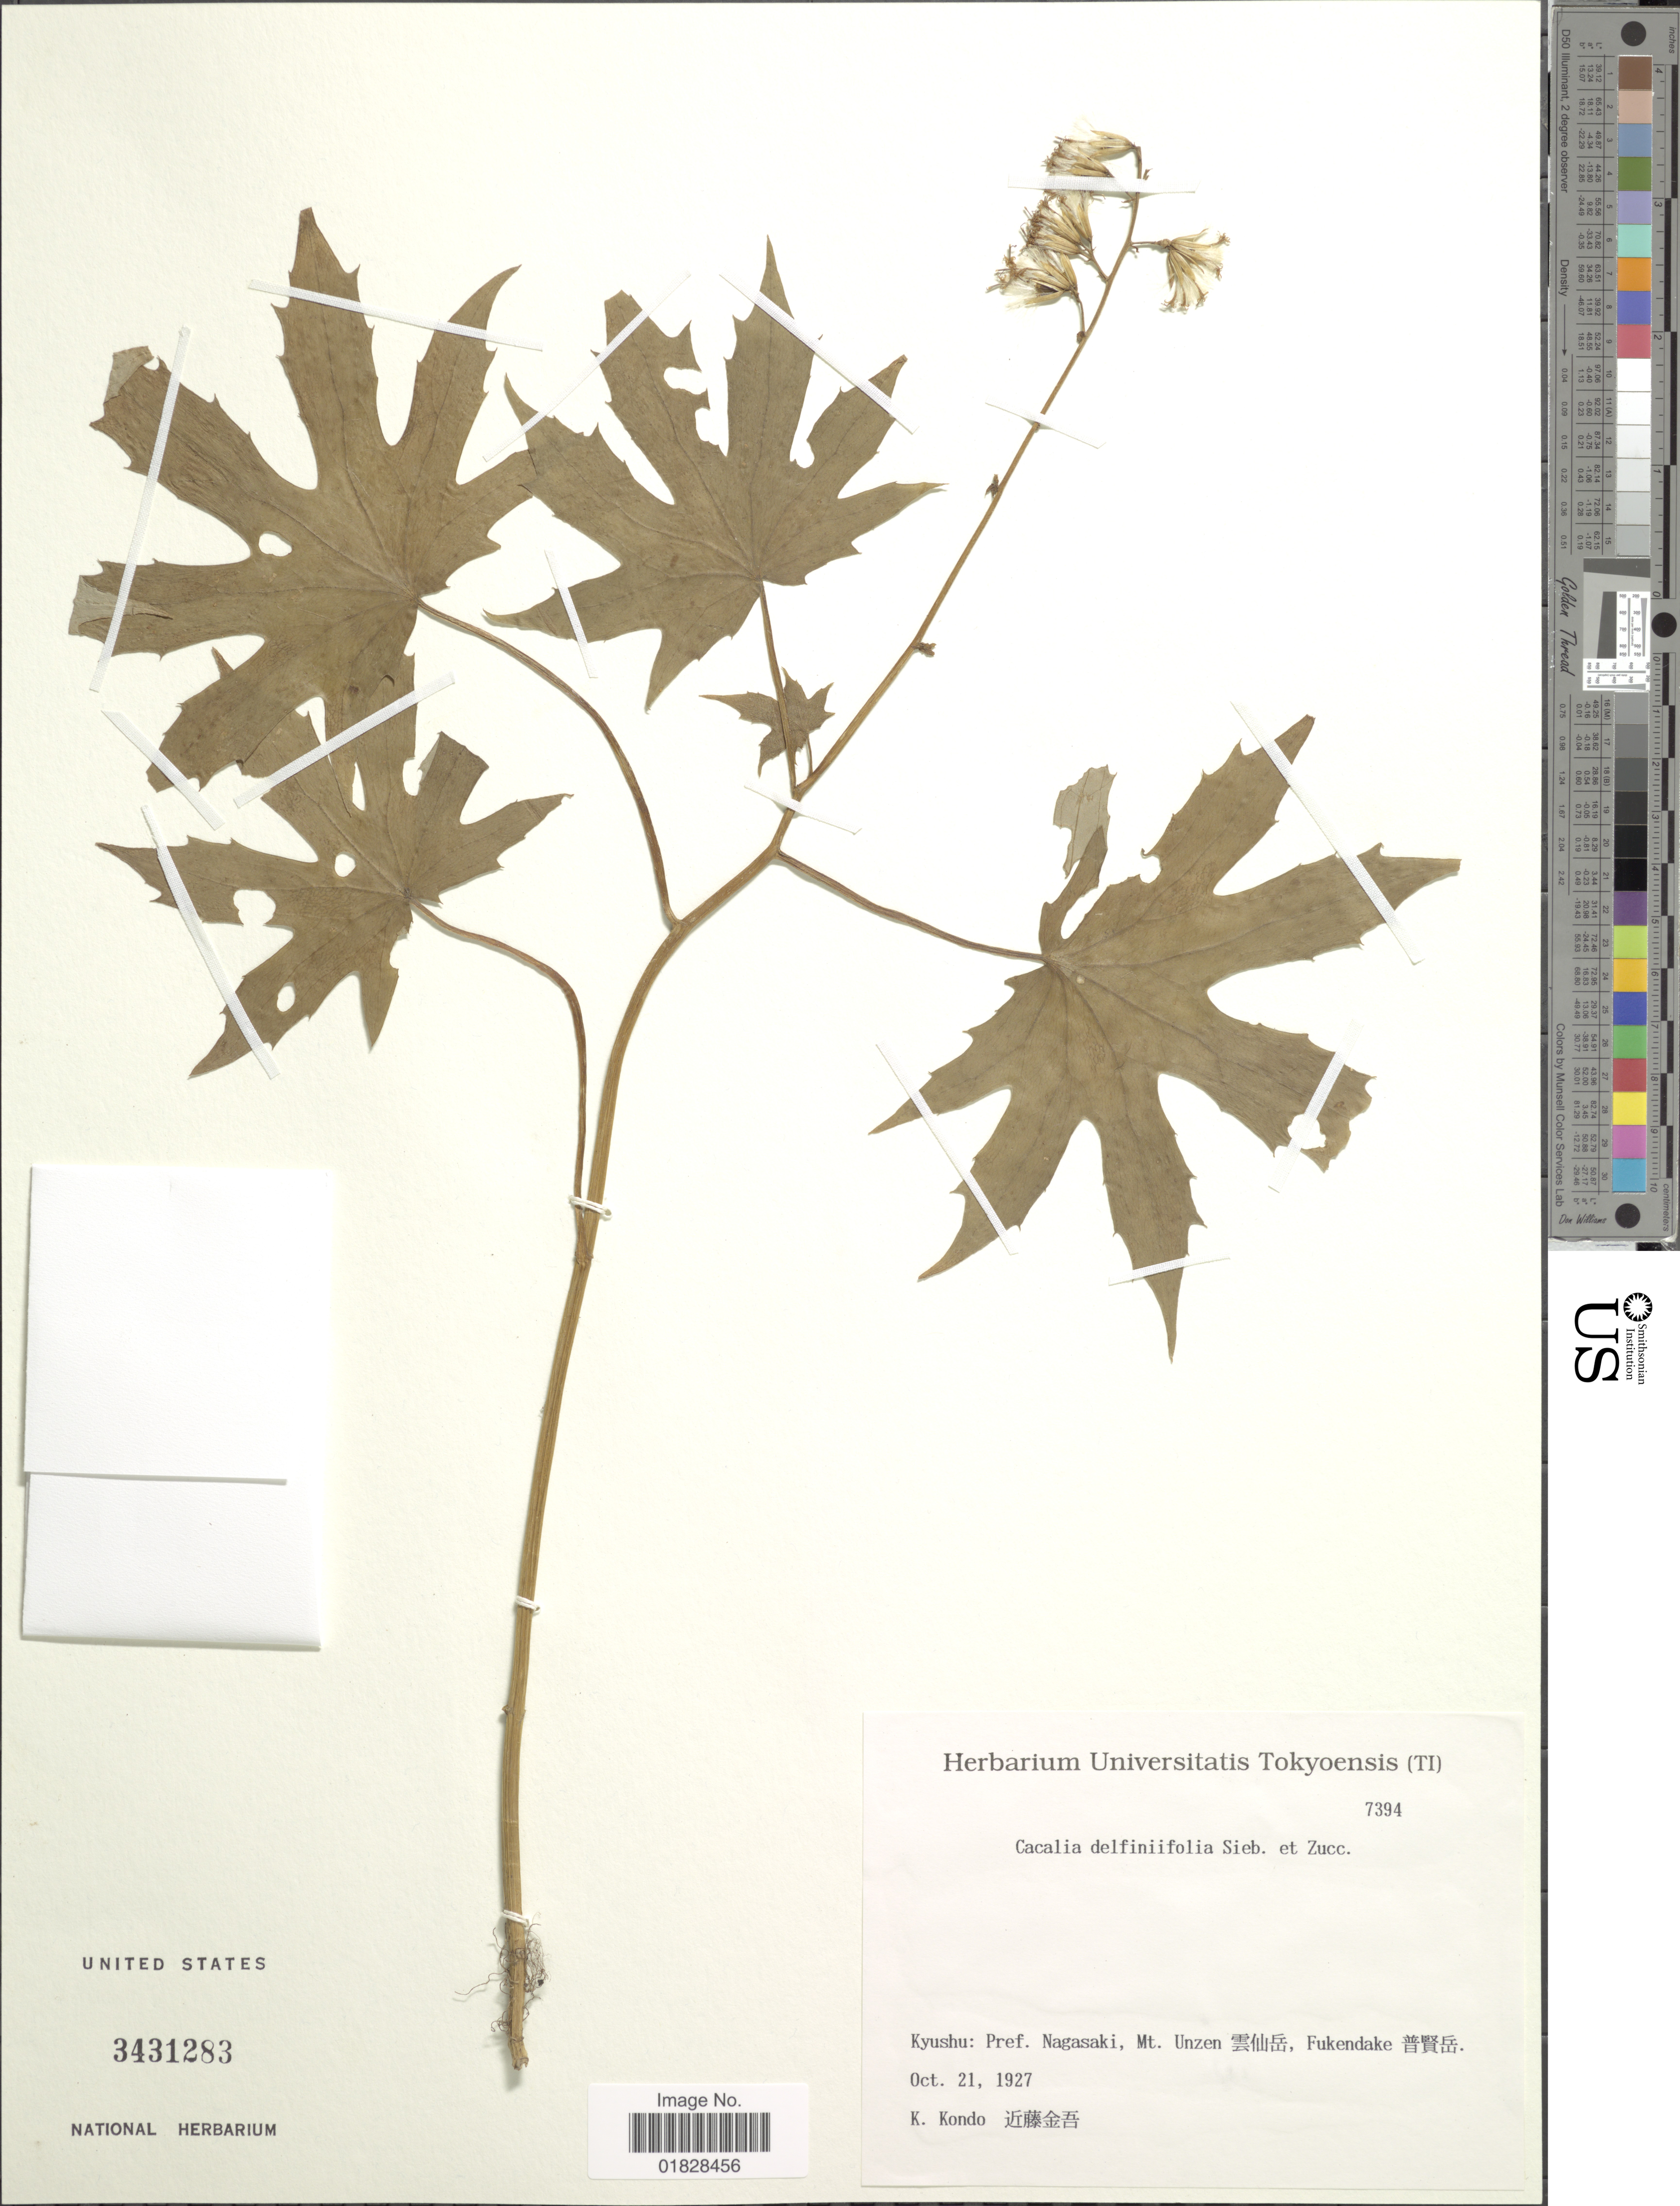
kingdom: Plantae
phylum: Tracheophyta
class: Magnoliopsida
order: Asterales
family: Asteraceae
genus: Parasenecio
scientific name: Parasenecio delphiniifolia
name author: H. Koyama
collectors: K. Kondo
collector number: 7394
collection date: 1927-10-21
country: Japan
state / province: Nagasaki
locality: Kyushu: Pref. Nagasaki, Mt. Unzen X, Fukendake X.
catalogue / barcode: US 3431283